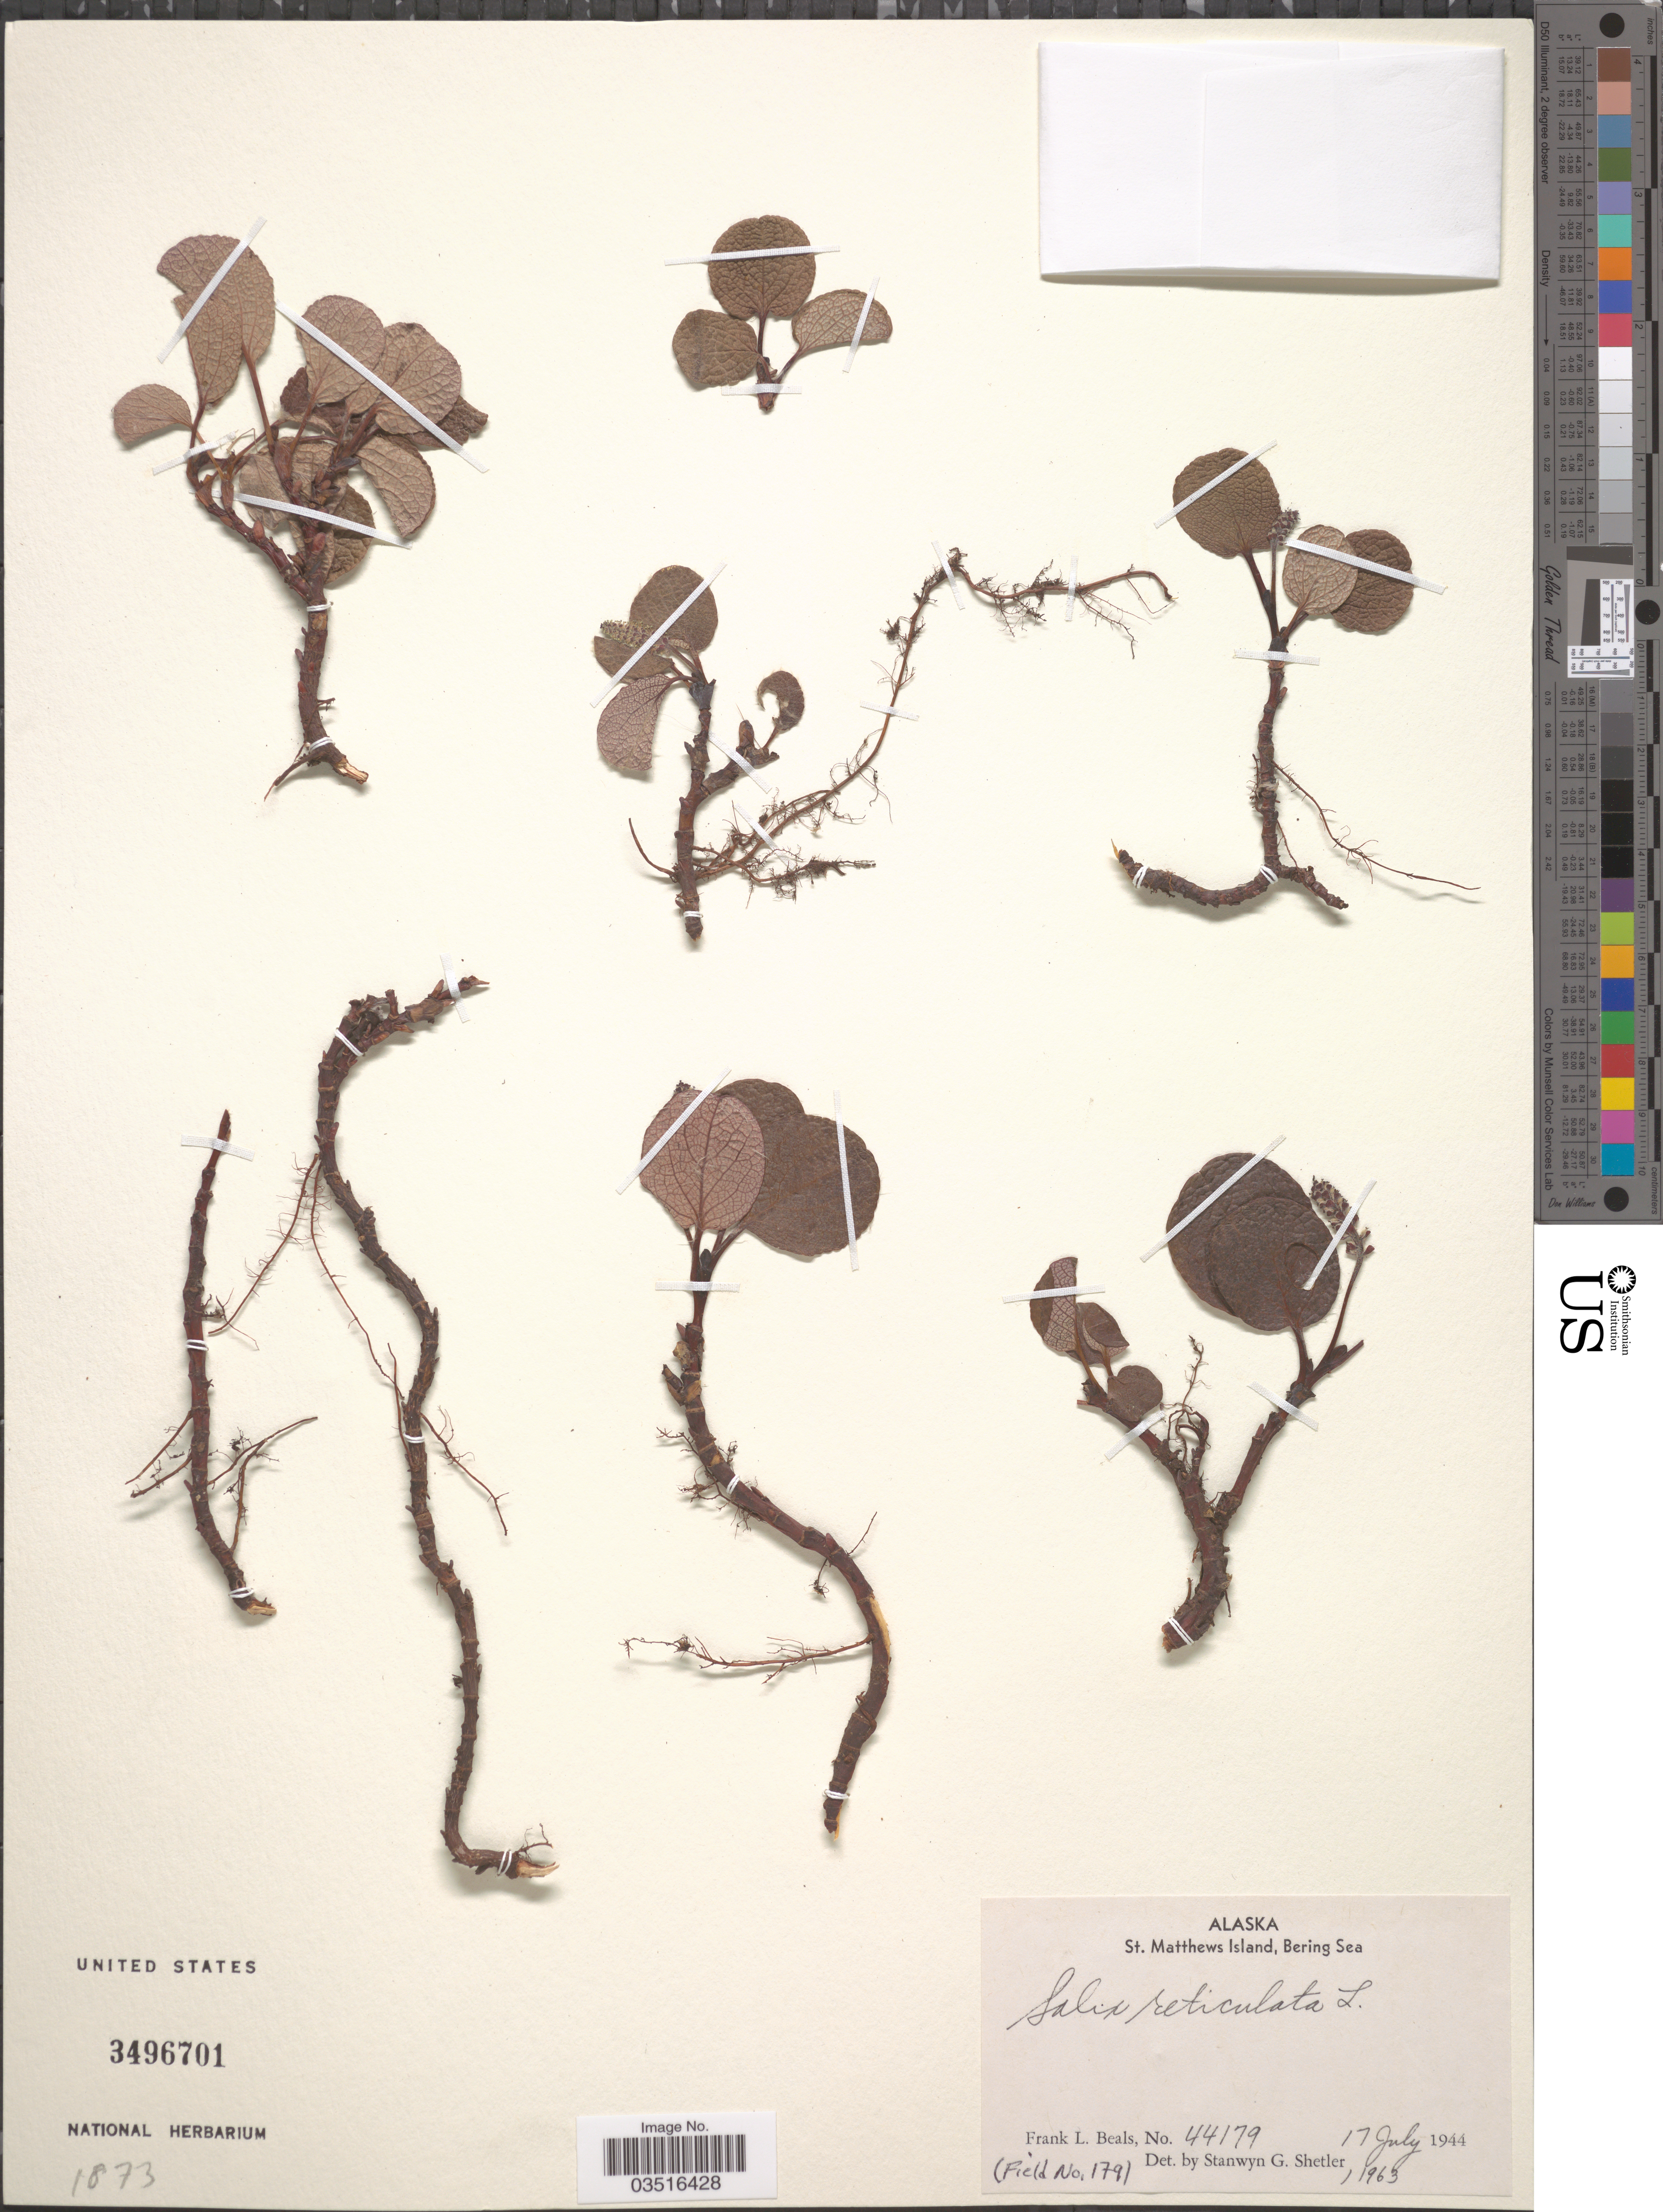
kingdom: Plantae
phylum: Tracheophyta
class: Magnoliopsida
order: Malpighiales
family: Salicaceae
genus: Salix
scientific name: Salix reticulata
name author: L.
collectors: F. Beals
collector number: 44179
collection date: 1944-07-17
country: United States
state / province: Alaska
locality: St. Matthews Island, Bering Sea.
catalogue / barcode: US 3496701